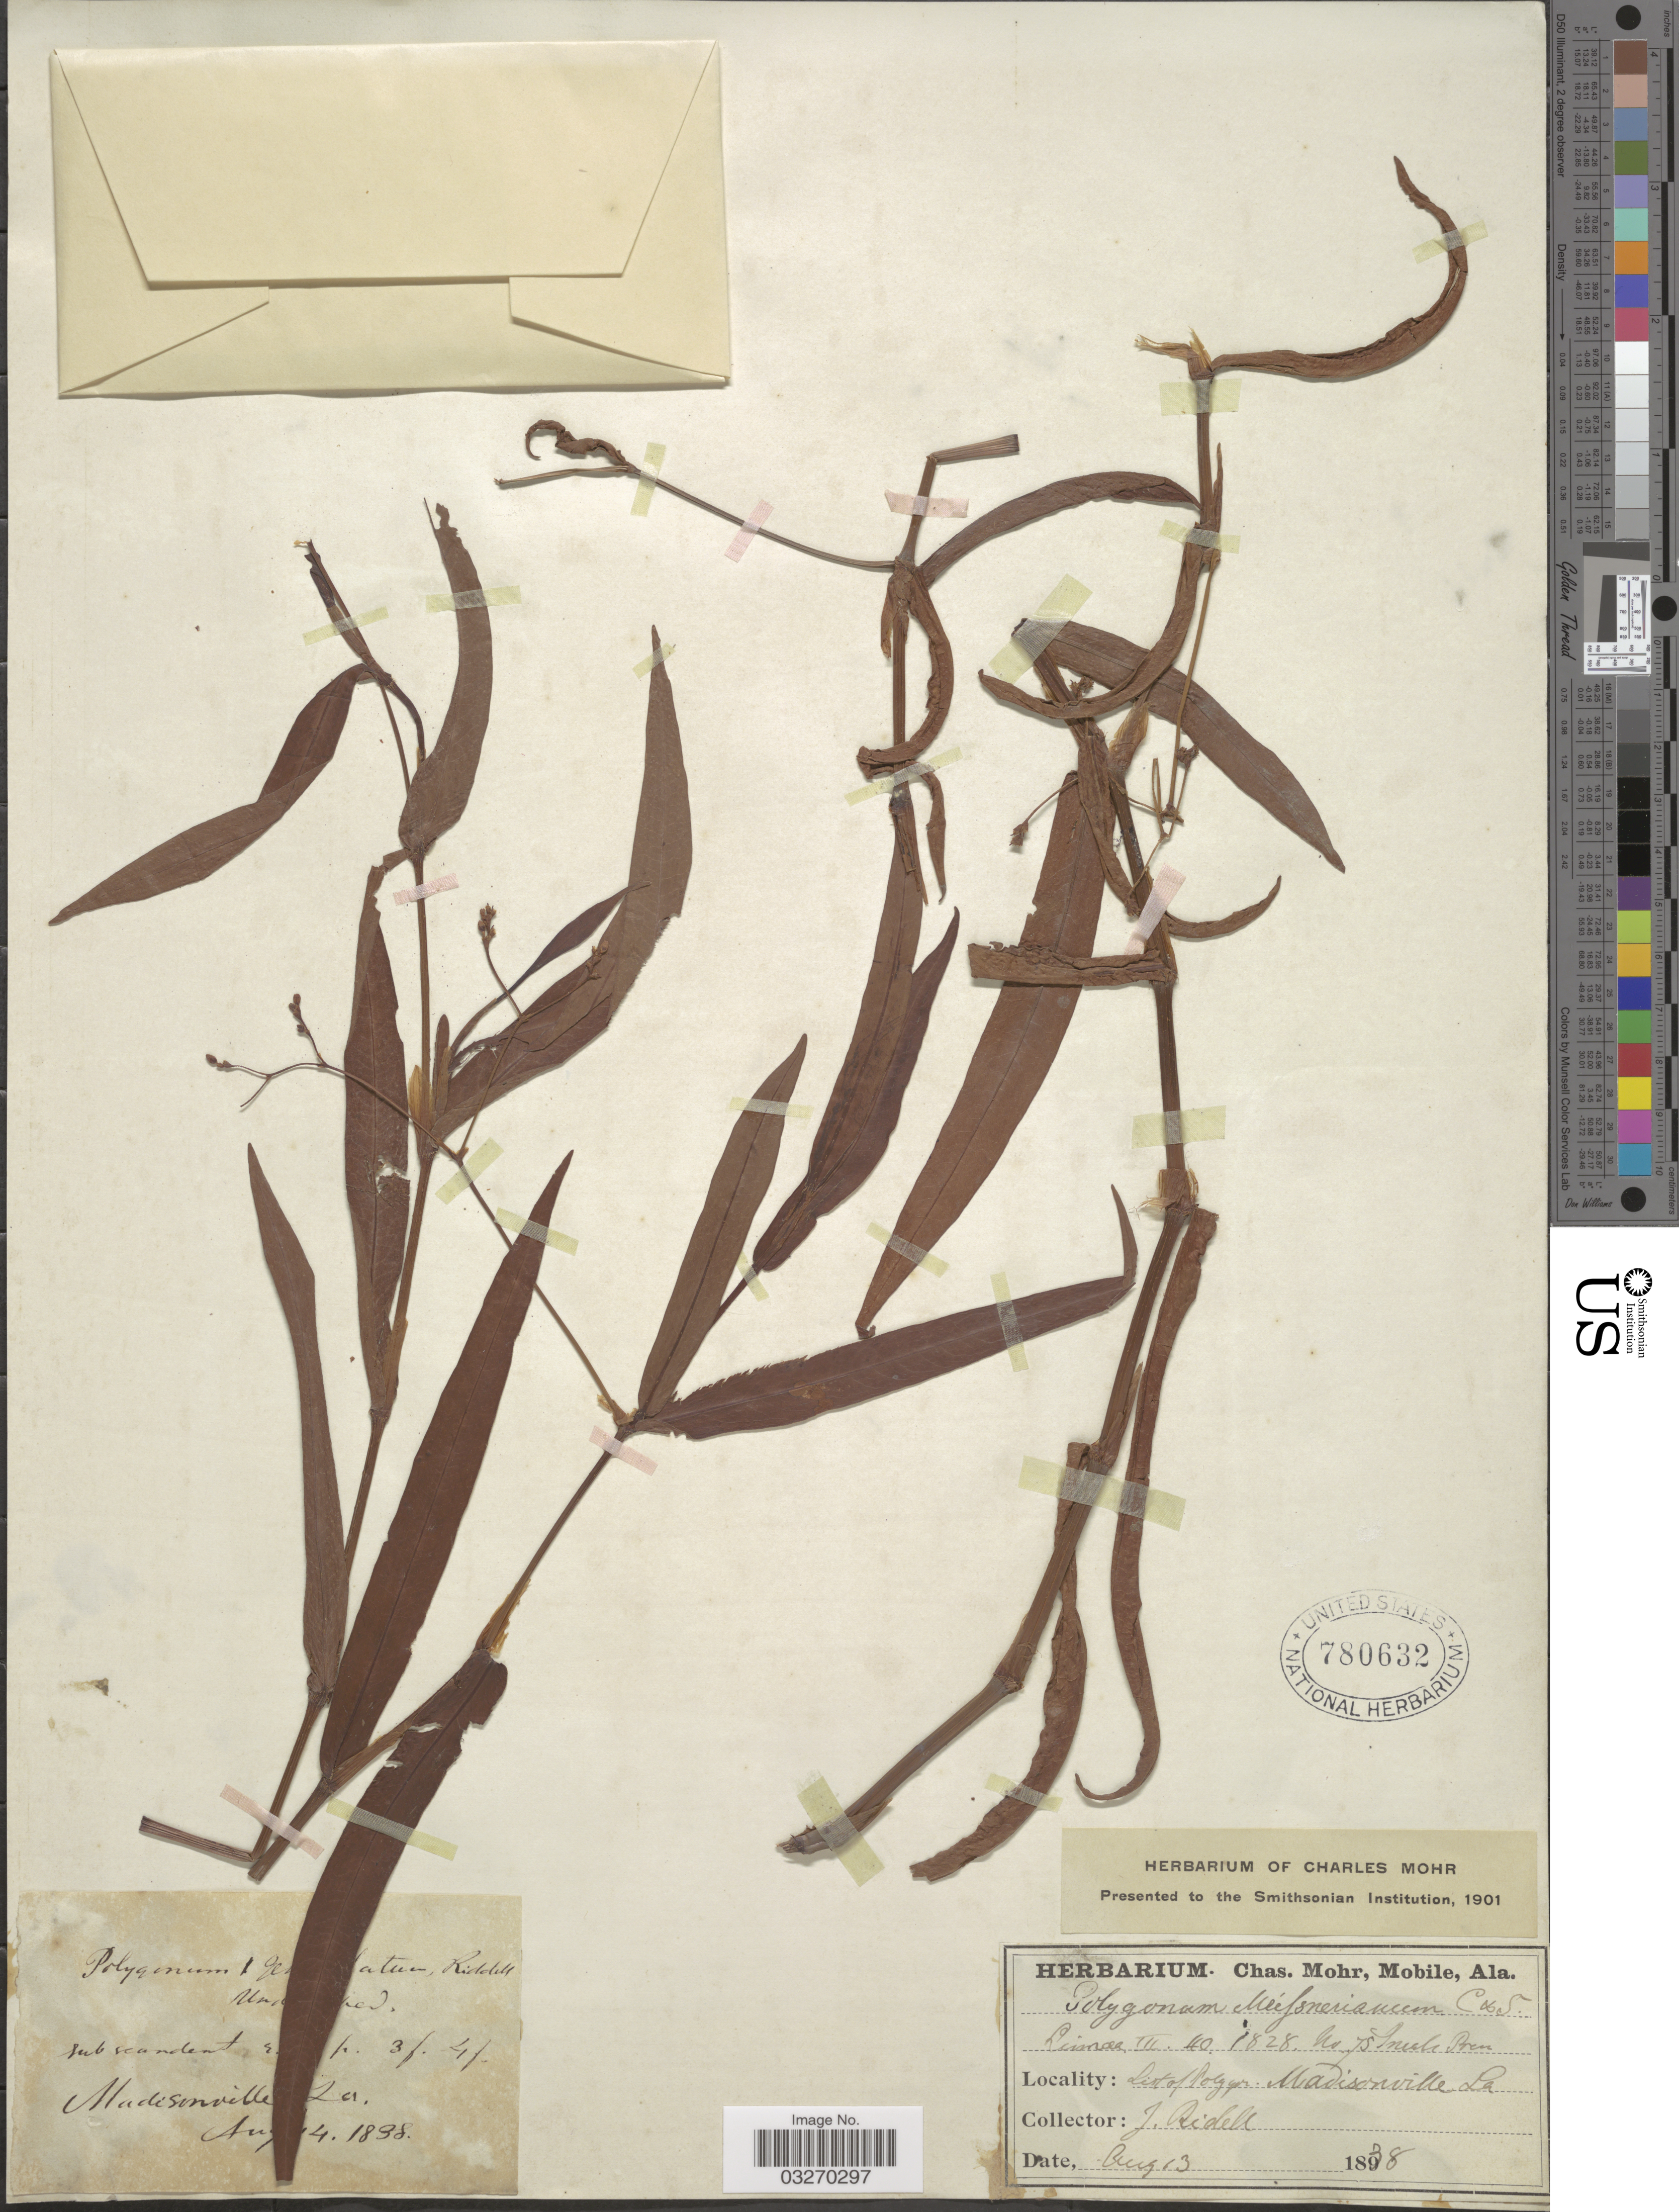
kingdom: Plantae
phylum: Tracheophyta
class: Magnoliopsida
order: Caryophyllales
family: Polygonaceae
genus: Persicaria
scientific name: Persicaria meisneriana var. beyrichiana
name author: (Cham. & Schltdl.) C.C. Freeman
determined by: Atha, D. E.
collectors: J. Ridell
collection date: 1838-08-13/1838-08-14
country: United States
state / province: Louisiana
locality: Madisonville.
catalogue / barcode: US 780632